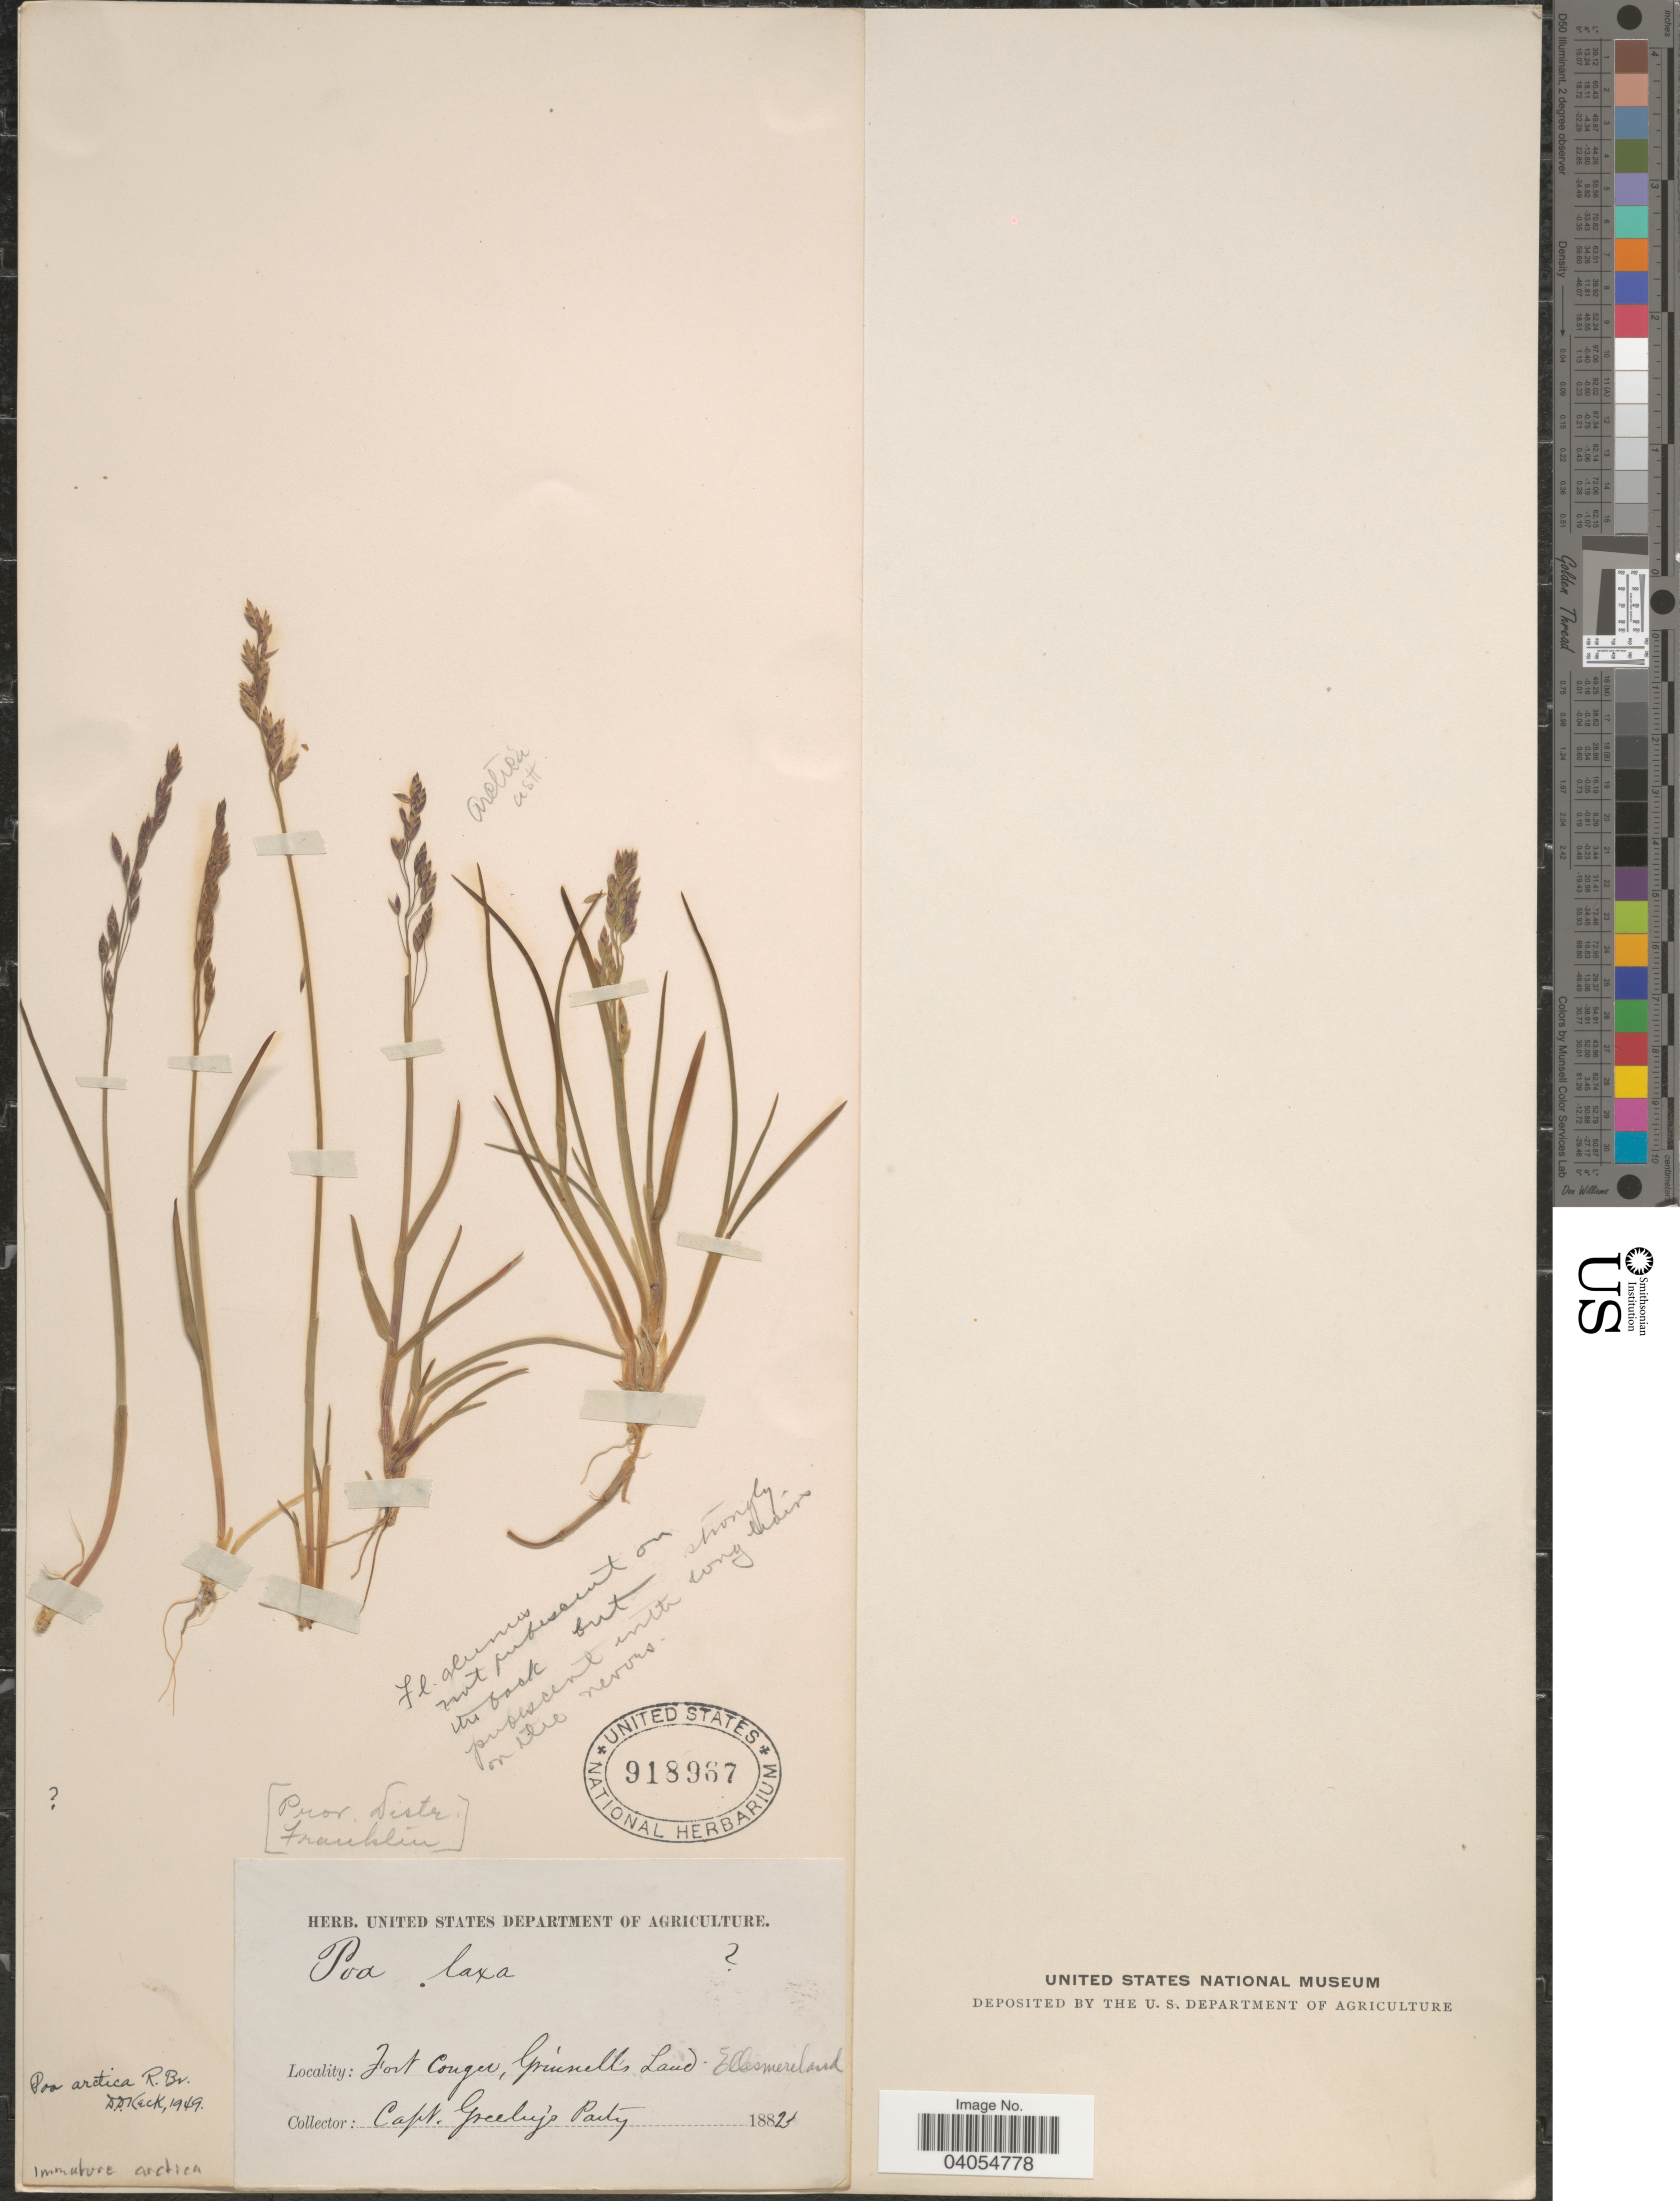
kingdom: Plantae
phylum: Tracheophyta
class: Liliopsida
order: Poales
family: Poaceae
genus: Poa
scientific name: Poa arctica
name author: R. Br.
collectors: Capt. Greeleys's Party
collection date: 1882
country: Canada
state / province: Nunavut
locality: Prov. Distr. Franklin. Fort Conger, Grinnell's Land Ellesmereland.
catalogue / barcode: US 918967